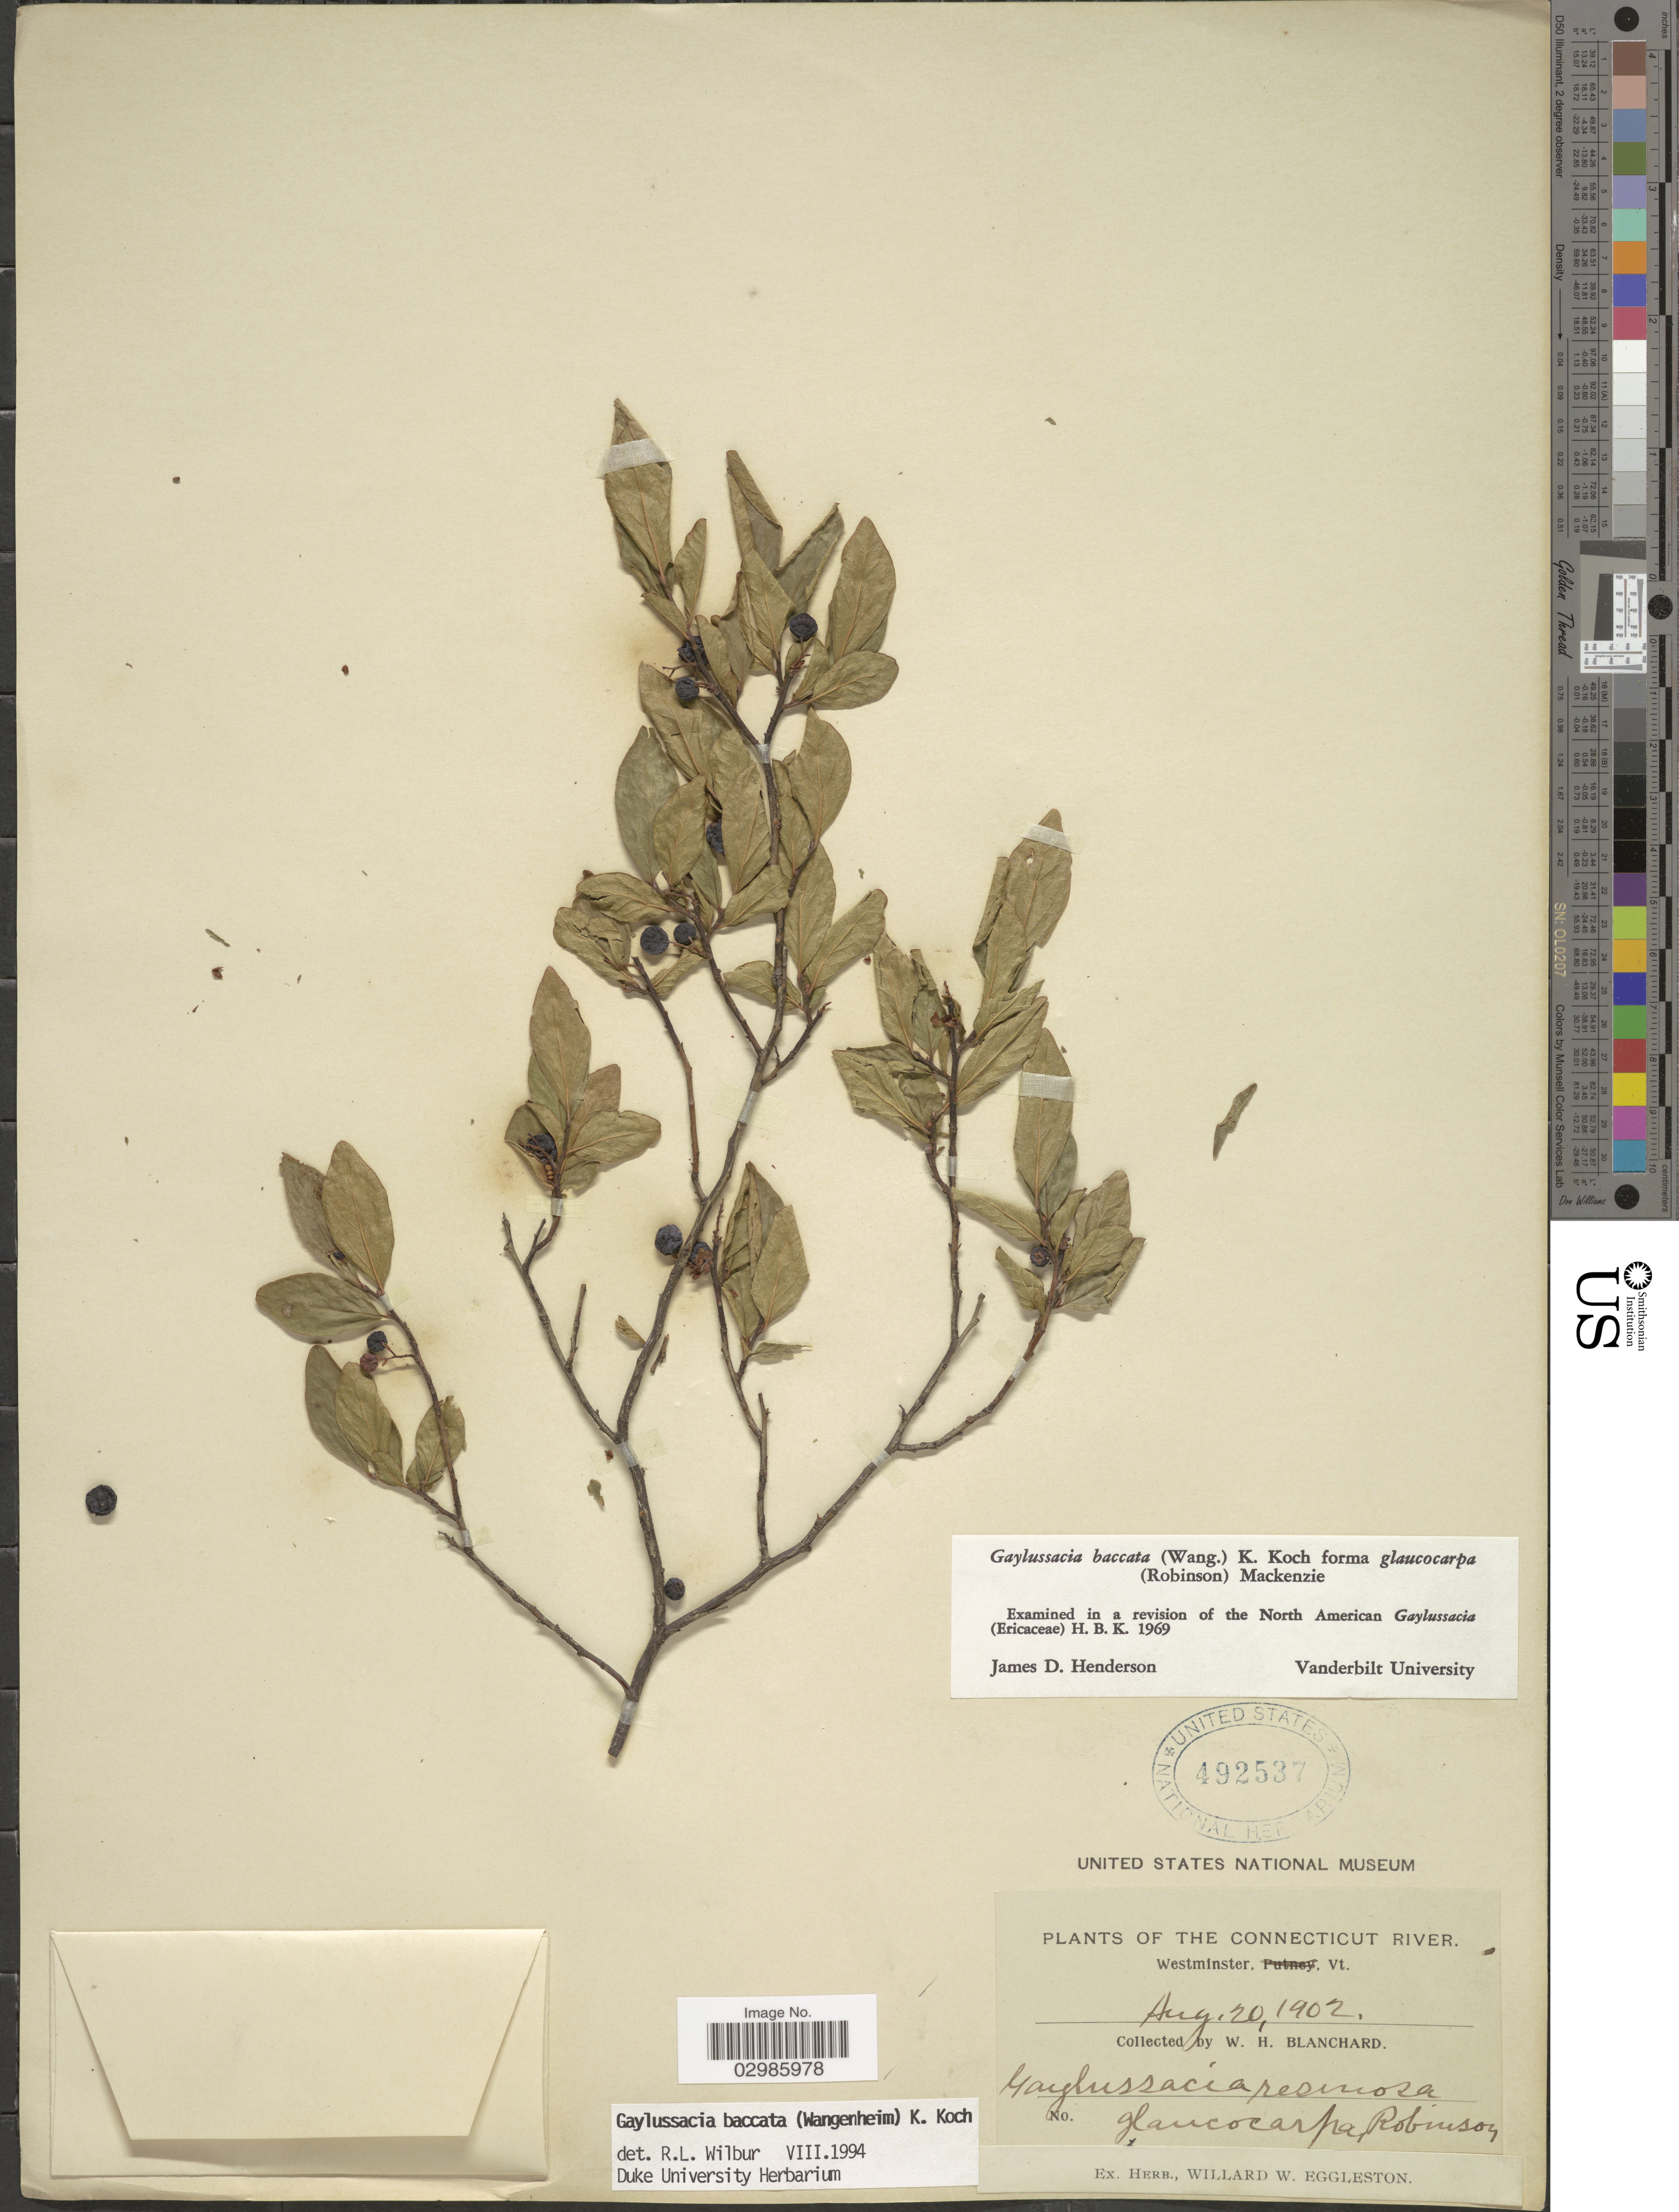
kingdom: Plantae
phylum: Tracheophyta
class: Magnoliopsida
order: Ericales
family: Ericaceae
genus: Gaylussacia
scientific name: Gaylussacia baccata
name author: (Wangenh.) K. Koch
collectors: W. H. Blanchard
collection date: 1902-08-20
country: United States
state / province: Connecticut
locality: The Connecticut River. Westminster.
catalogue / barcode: US 492537